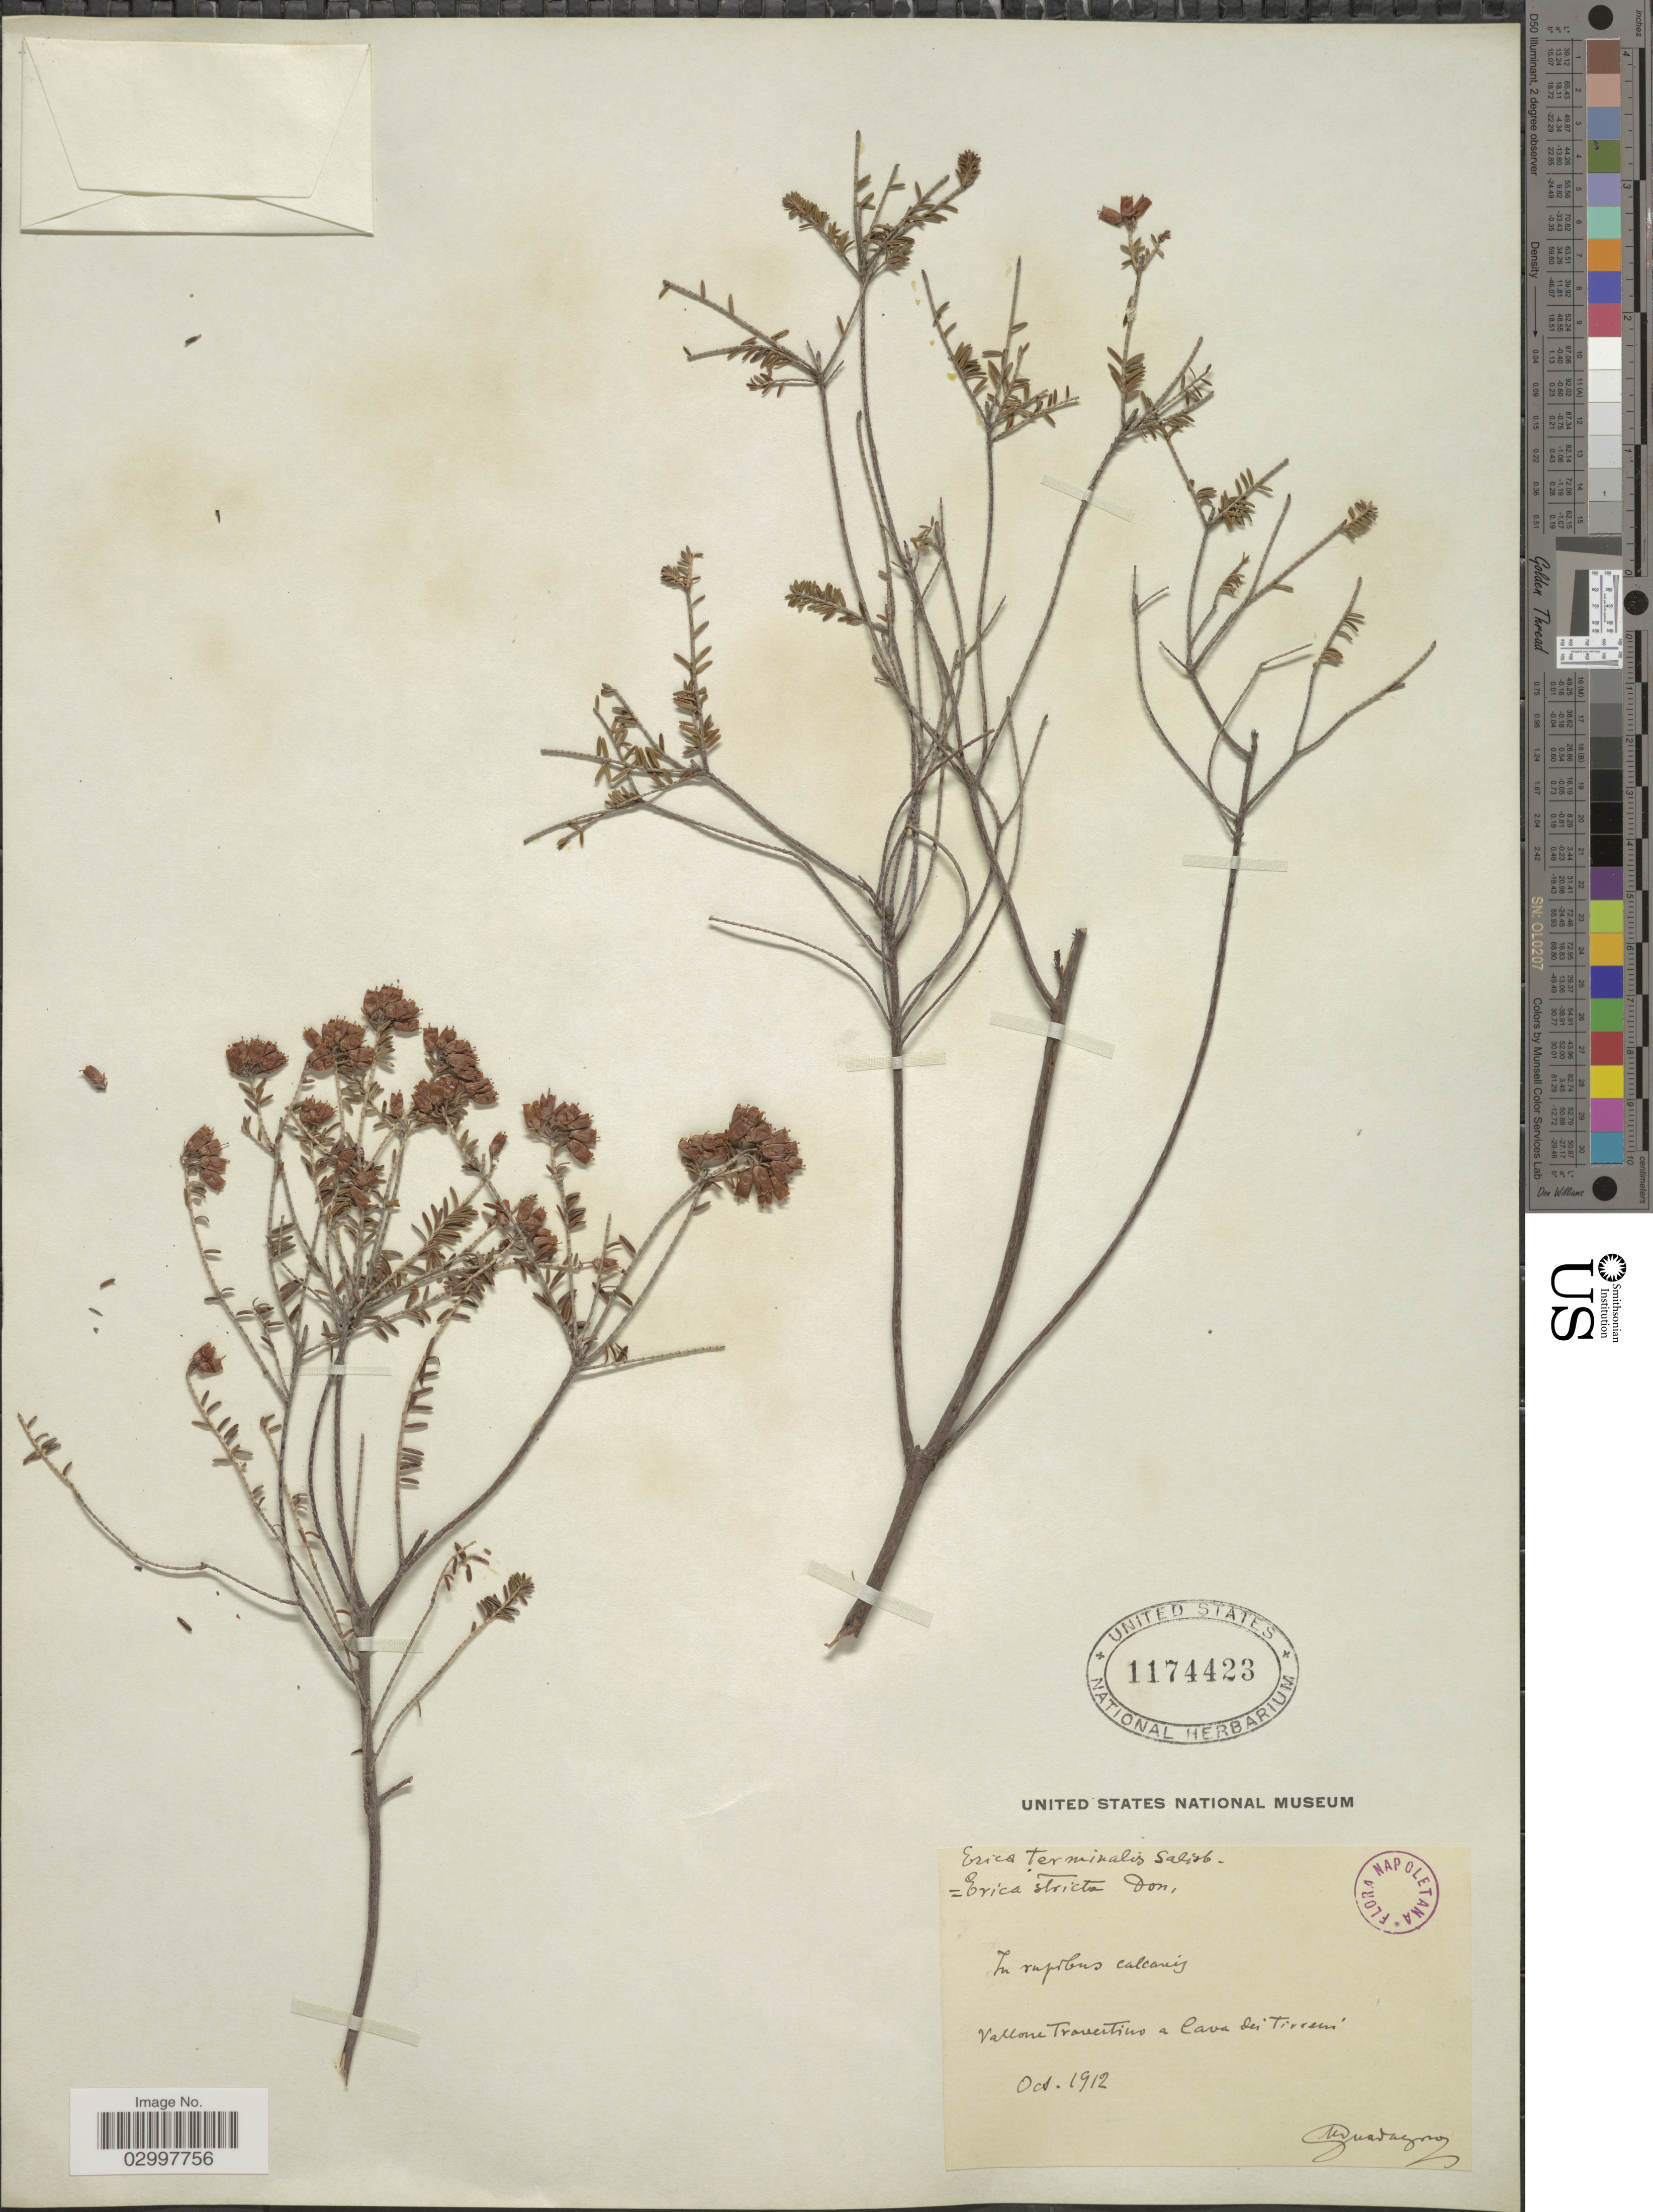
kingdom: Plantae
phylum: Tracheophyta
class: Magnoliopsida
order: Ericales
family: Ericaceae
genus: Erica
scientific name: Erica stricta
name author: Donn ex Willd.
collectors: M. Guadagno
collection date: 1912-10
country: Italy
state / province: Campania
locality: Vallone Travertino a Cava dei Tirreni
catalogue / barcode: US 1174423